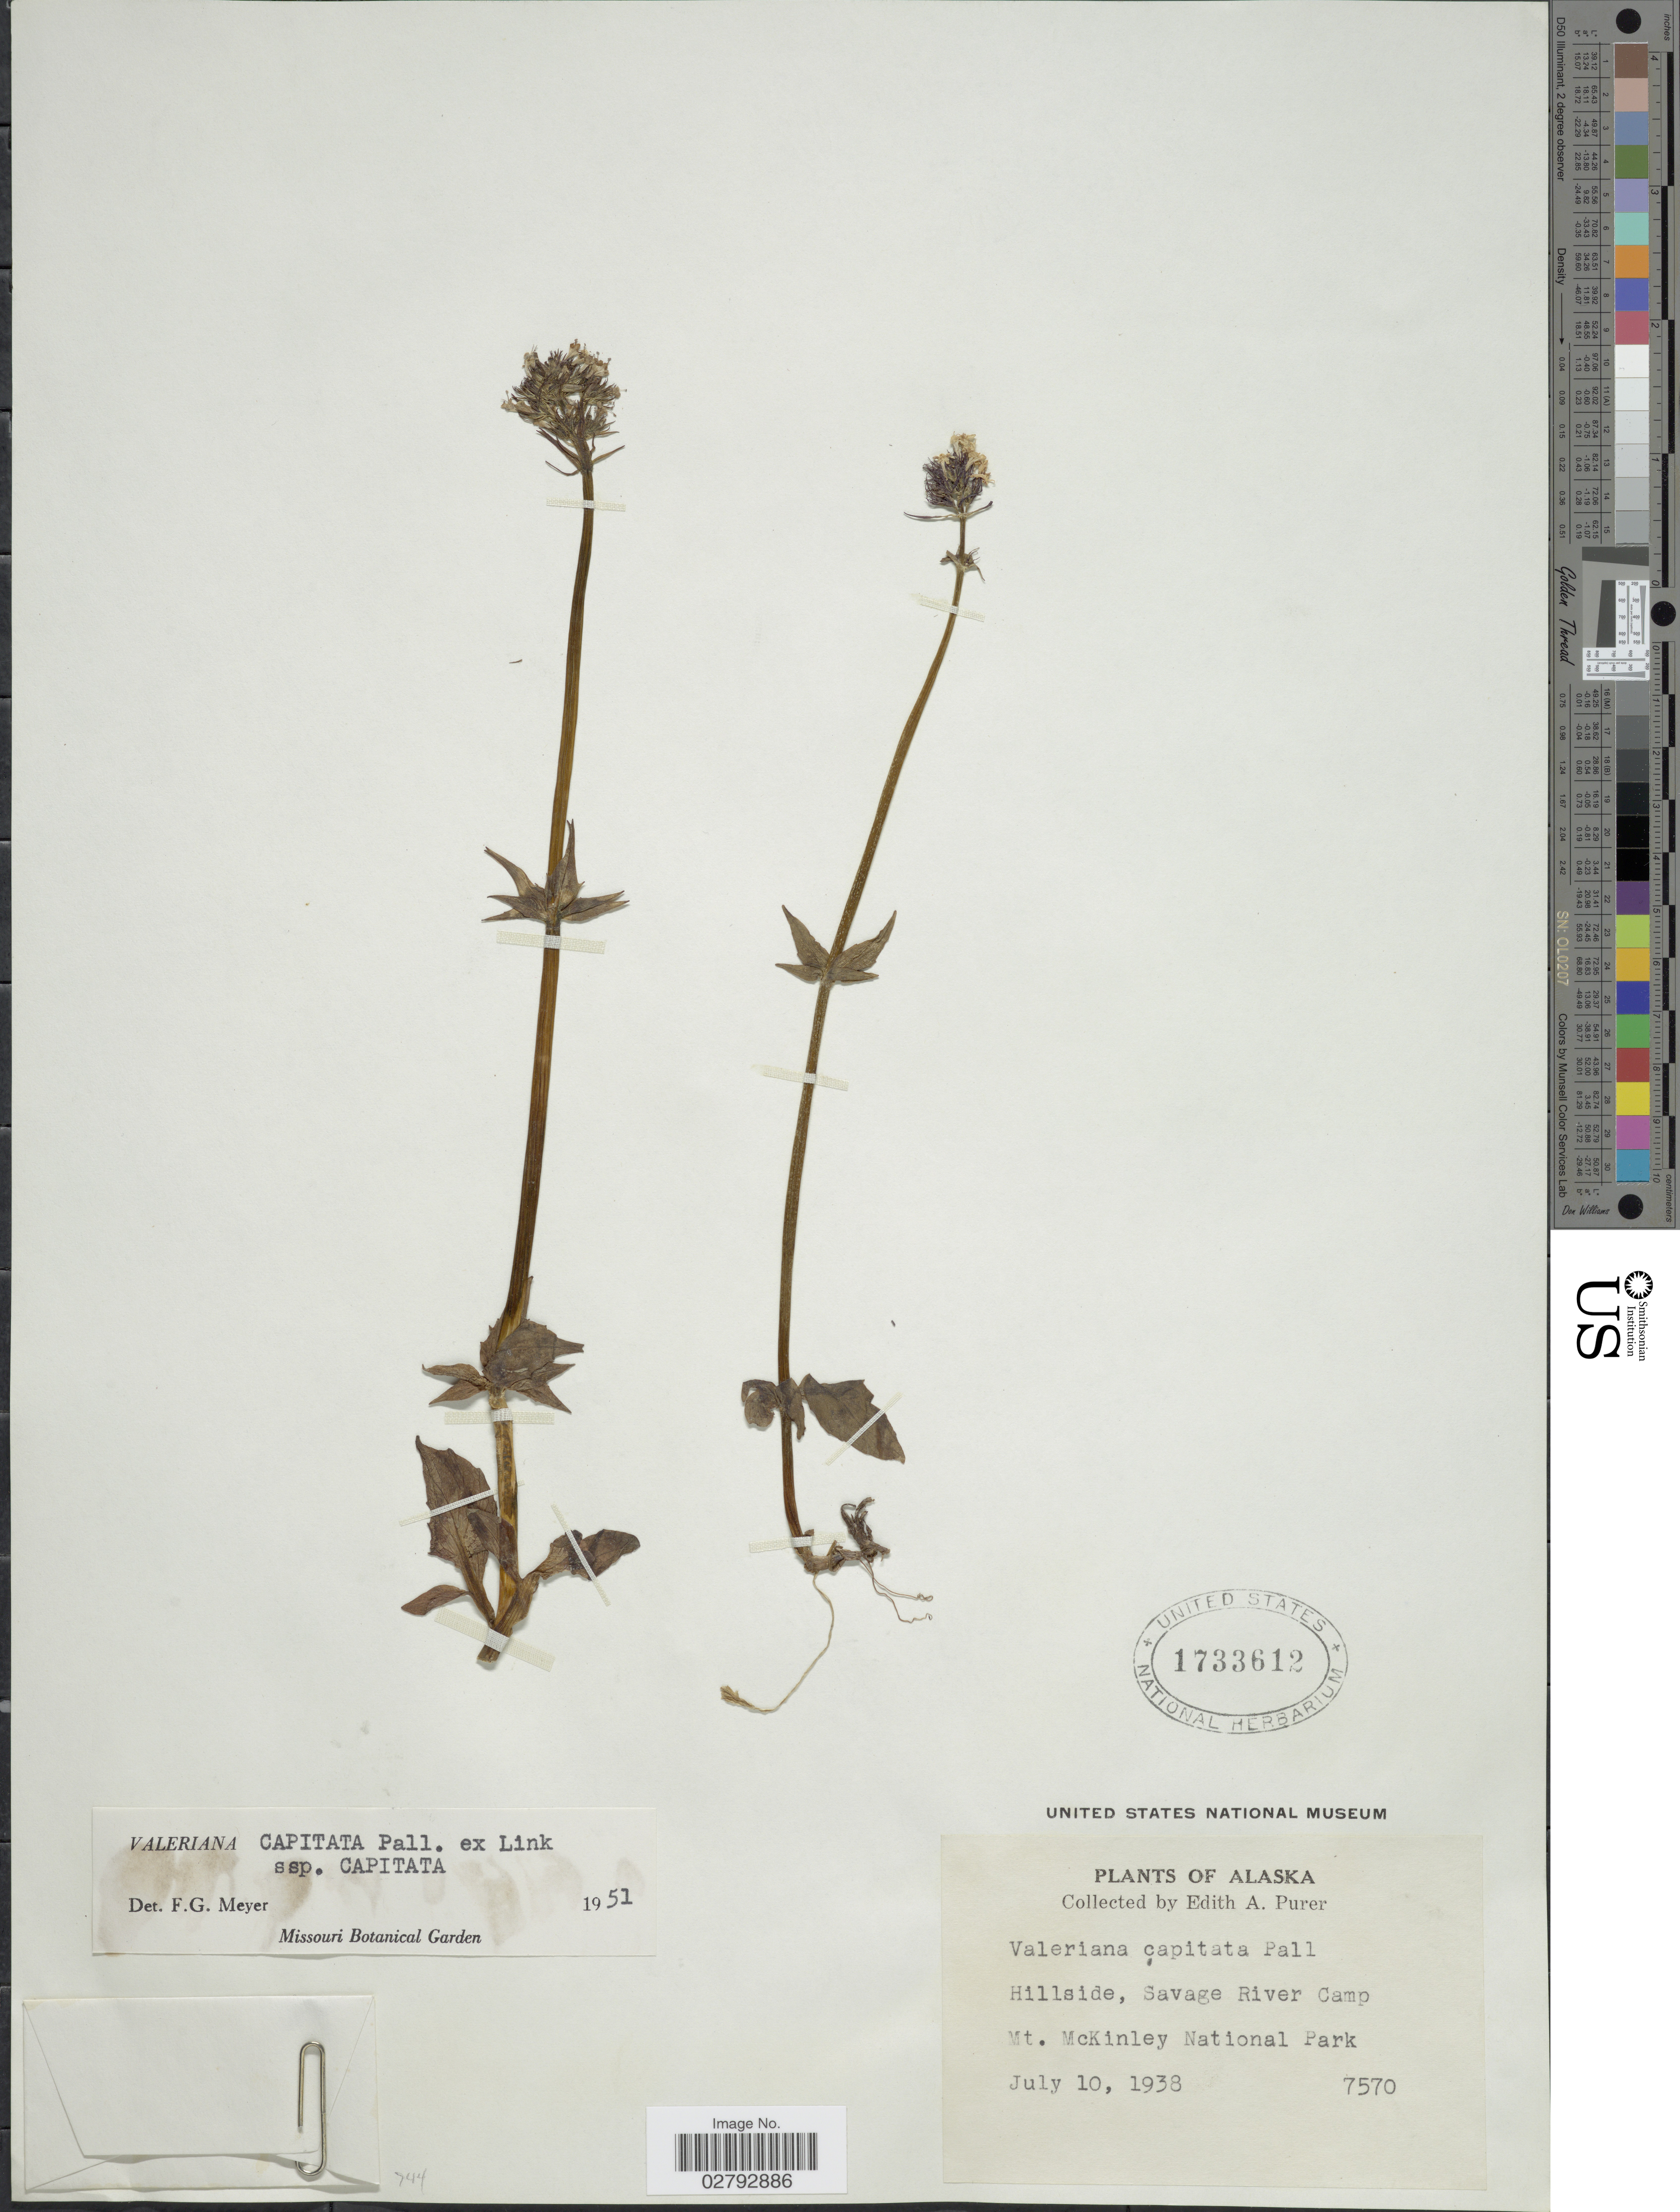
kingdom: Plantae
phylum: Tracheophyta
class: Magnoliopsida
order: Dipsacales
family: Caprifoliaceae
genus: Valeriana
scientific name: Valeriana capitata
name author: Link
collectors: E. Purer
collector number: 7570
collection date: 1938-07-10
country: United States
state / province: Alaska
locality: Hillside, Savage River Camp. Mt. McKinley National Park.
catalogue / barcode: US 1733612